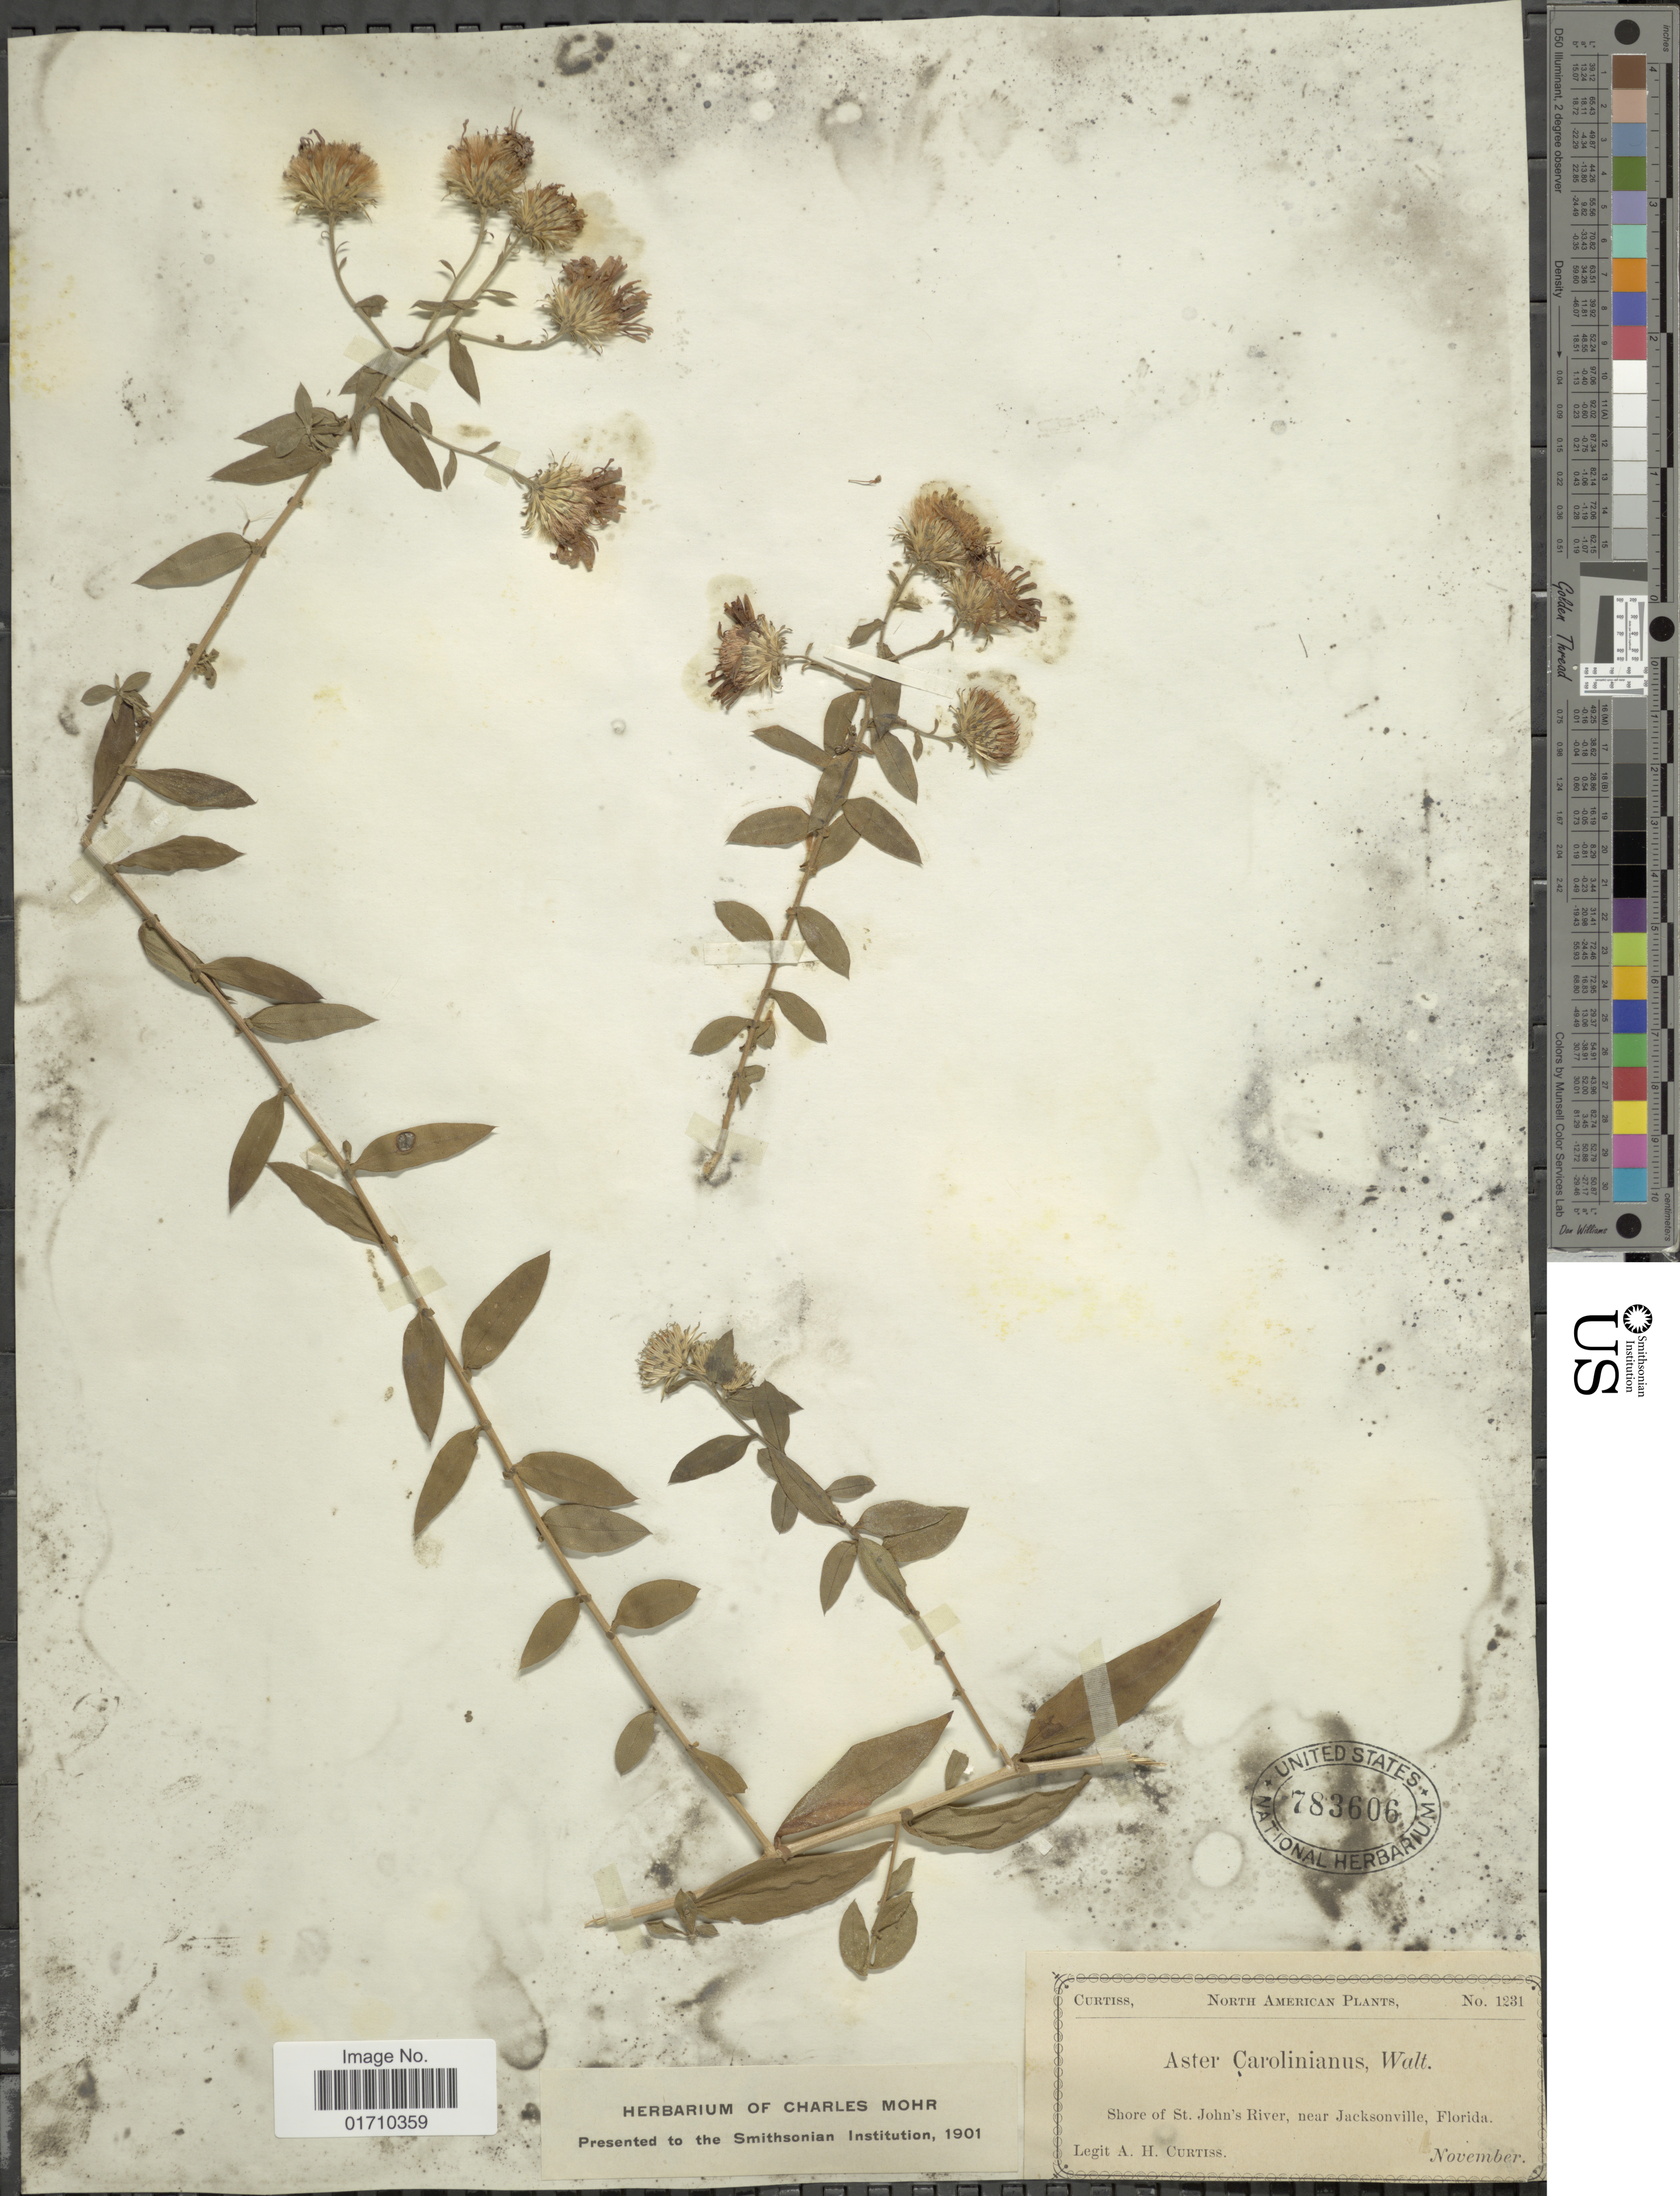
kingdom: Plantae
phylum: Tracheophyta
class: Magnoliopsida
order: Asterales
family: Asteraceae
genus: Ampelaster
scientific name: Ampelaster carolinianus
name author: (Walter) G.L. Nesom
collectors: A. H. Curtiss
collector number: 1231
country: United States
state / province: Florida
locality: Shore of St. John's River, near Jacksonville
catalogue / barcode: US 783606